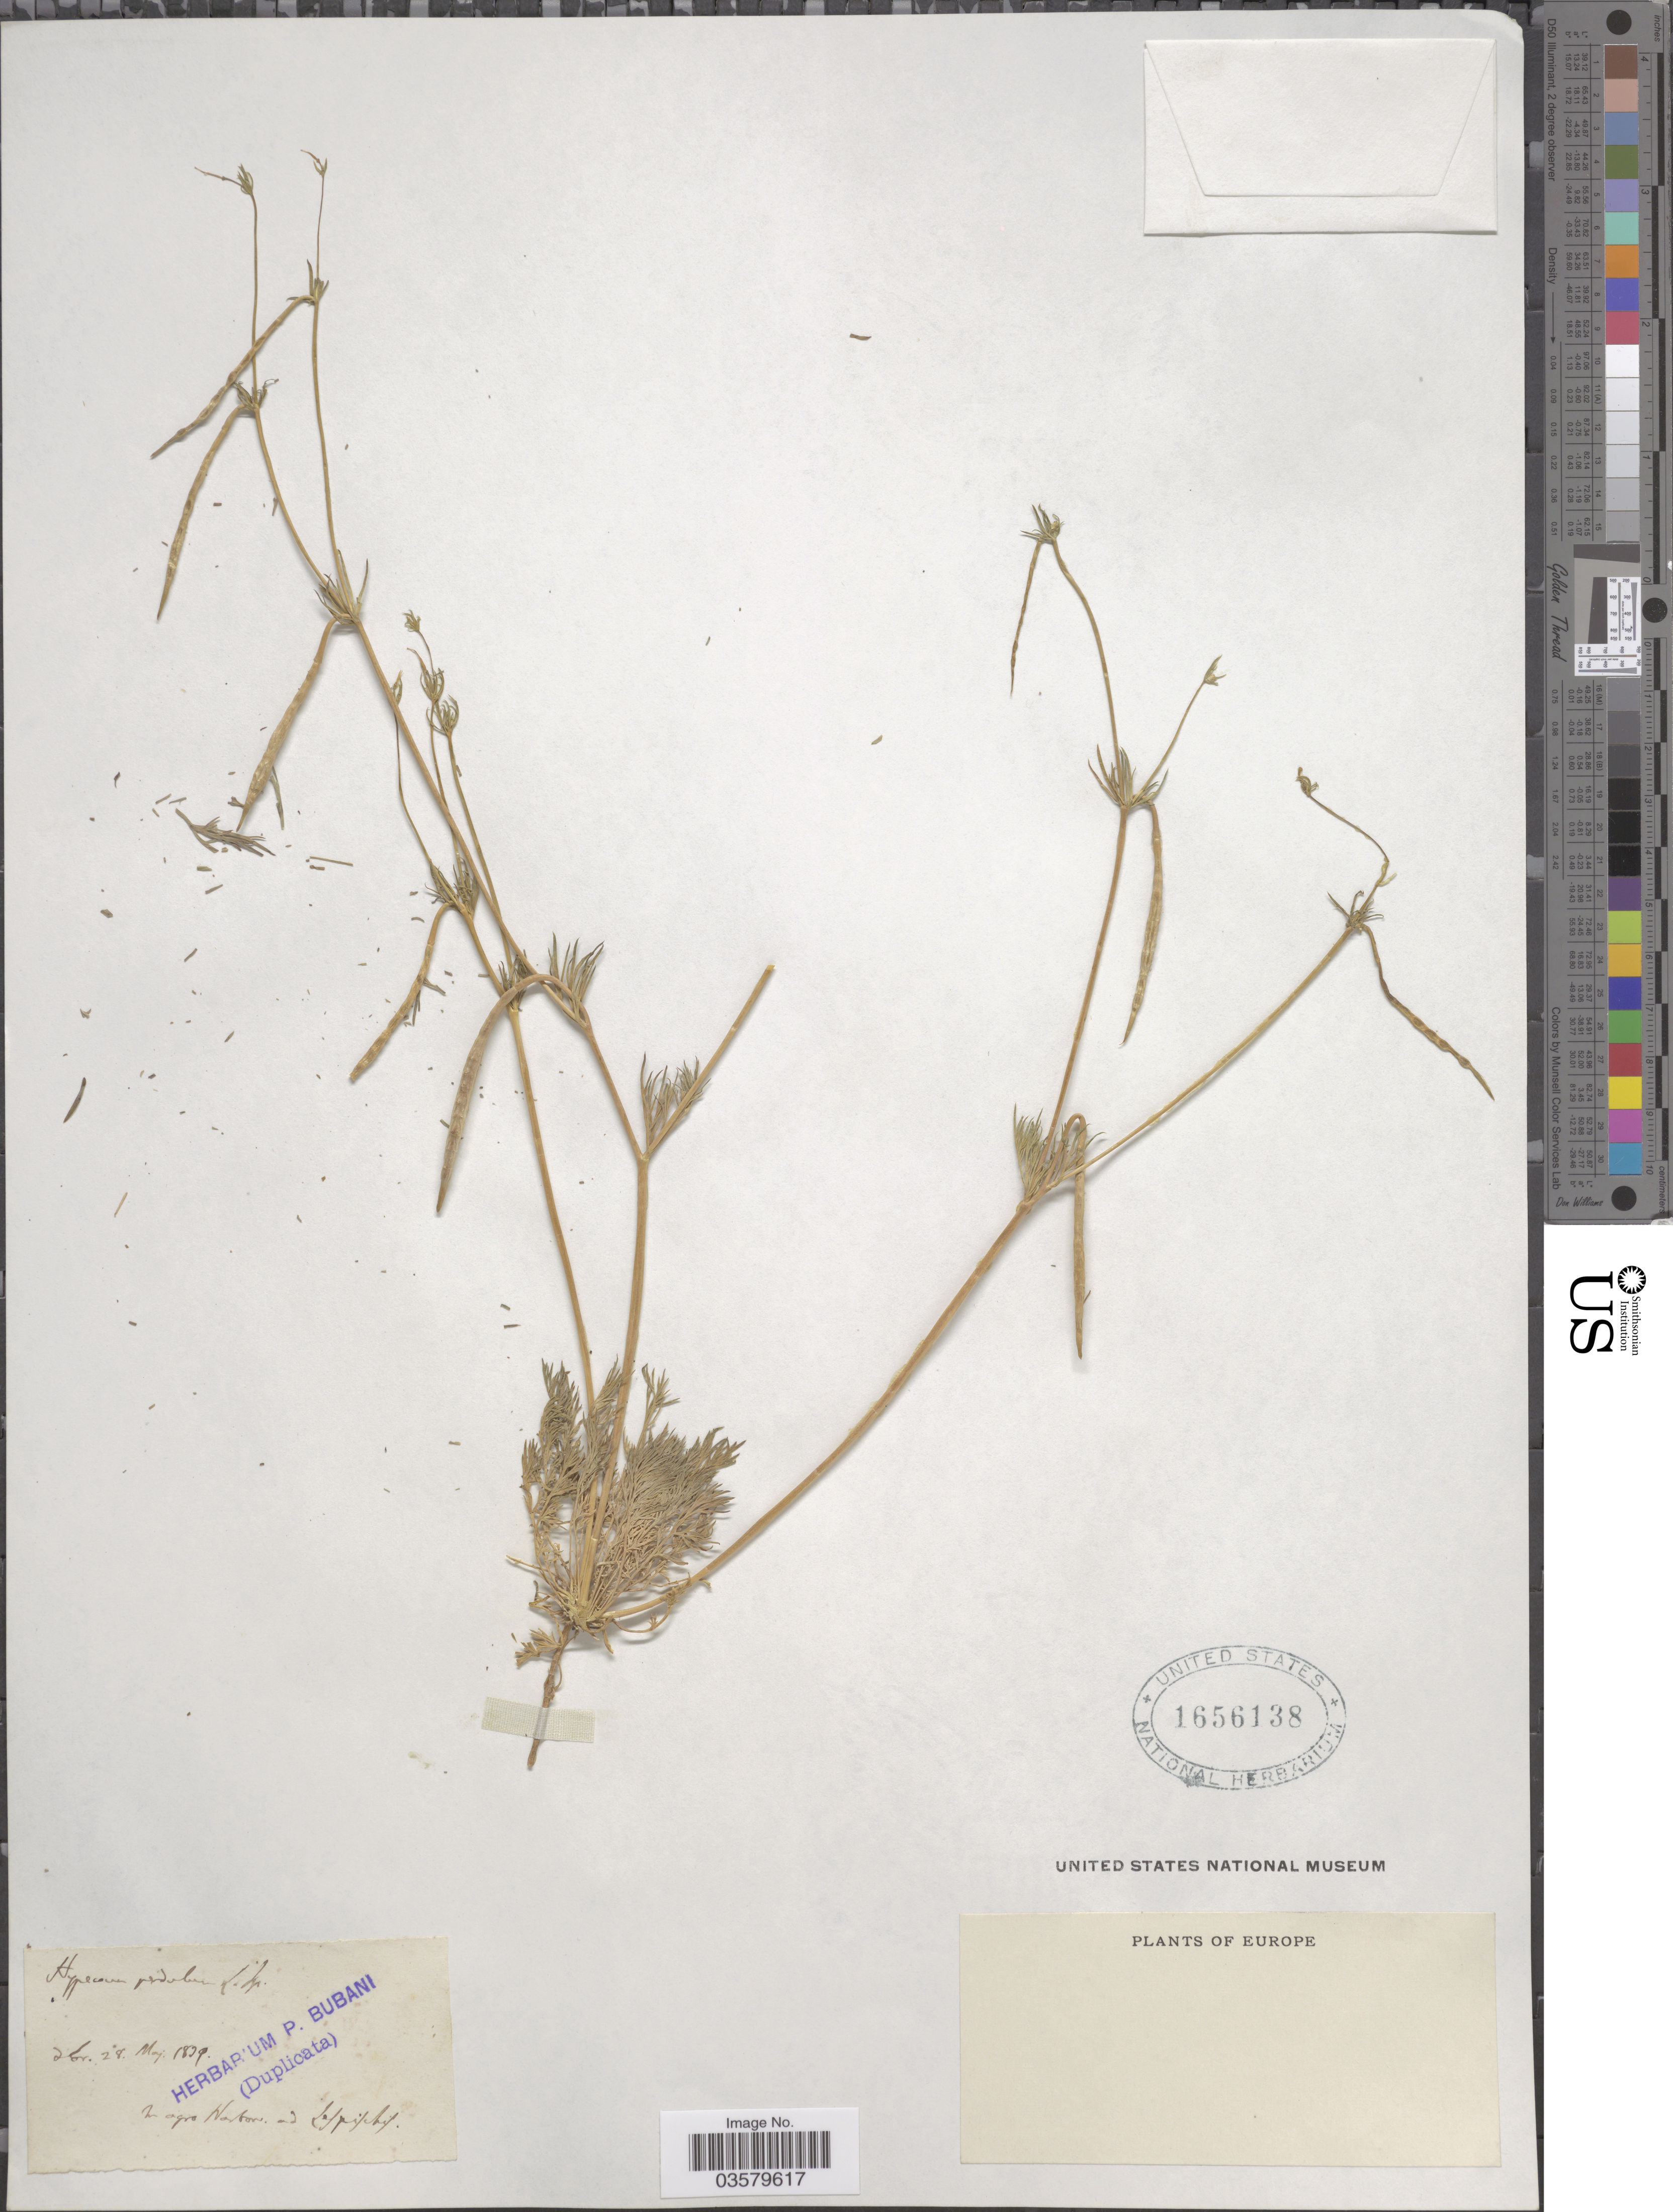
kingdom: Plantae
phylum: Tracheophyta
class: Magnoliopsida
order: Ranunculales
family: Papaveraceae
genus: Hypecoum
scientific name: Hypecoum pendulum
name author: L.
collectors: ex herb. P. Bubani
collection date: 1839-05-28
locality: In agro Narbon. [interpreted] ad [illegible text].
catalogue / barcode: US 1656138